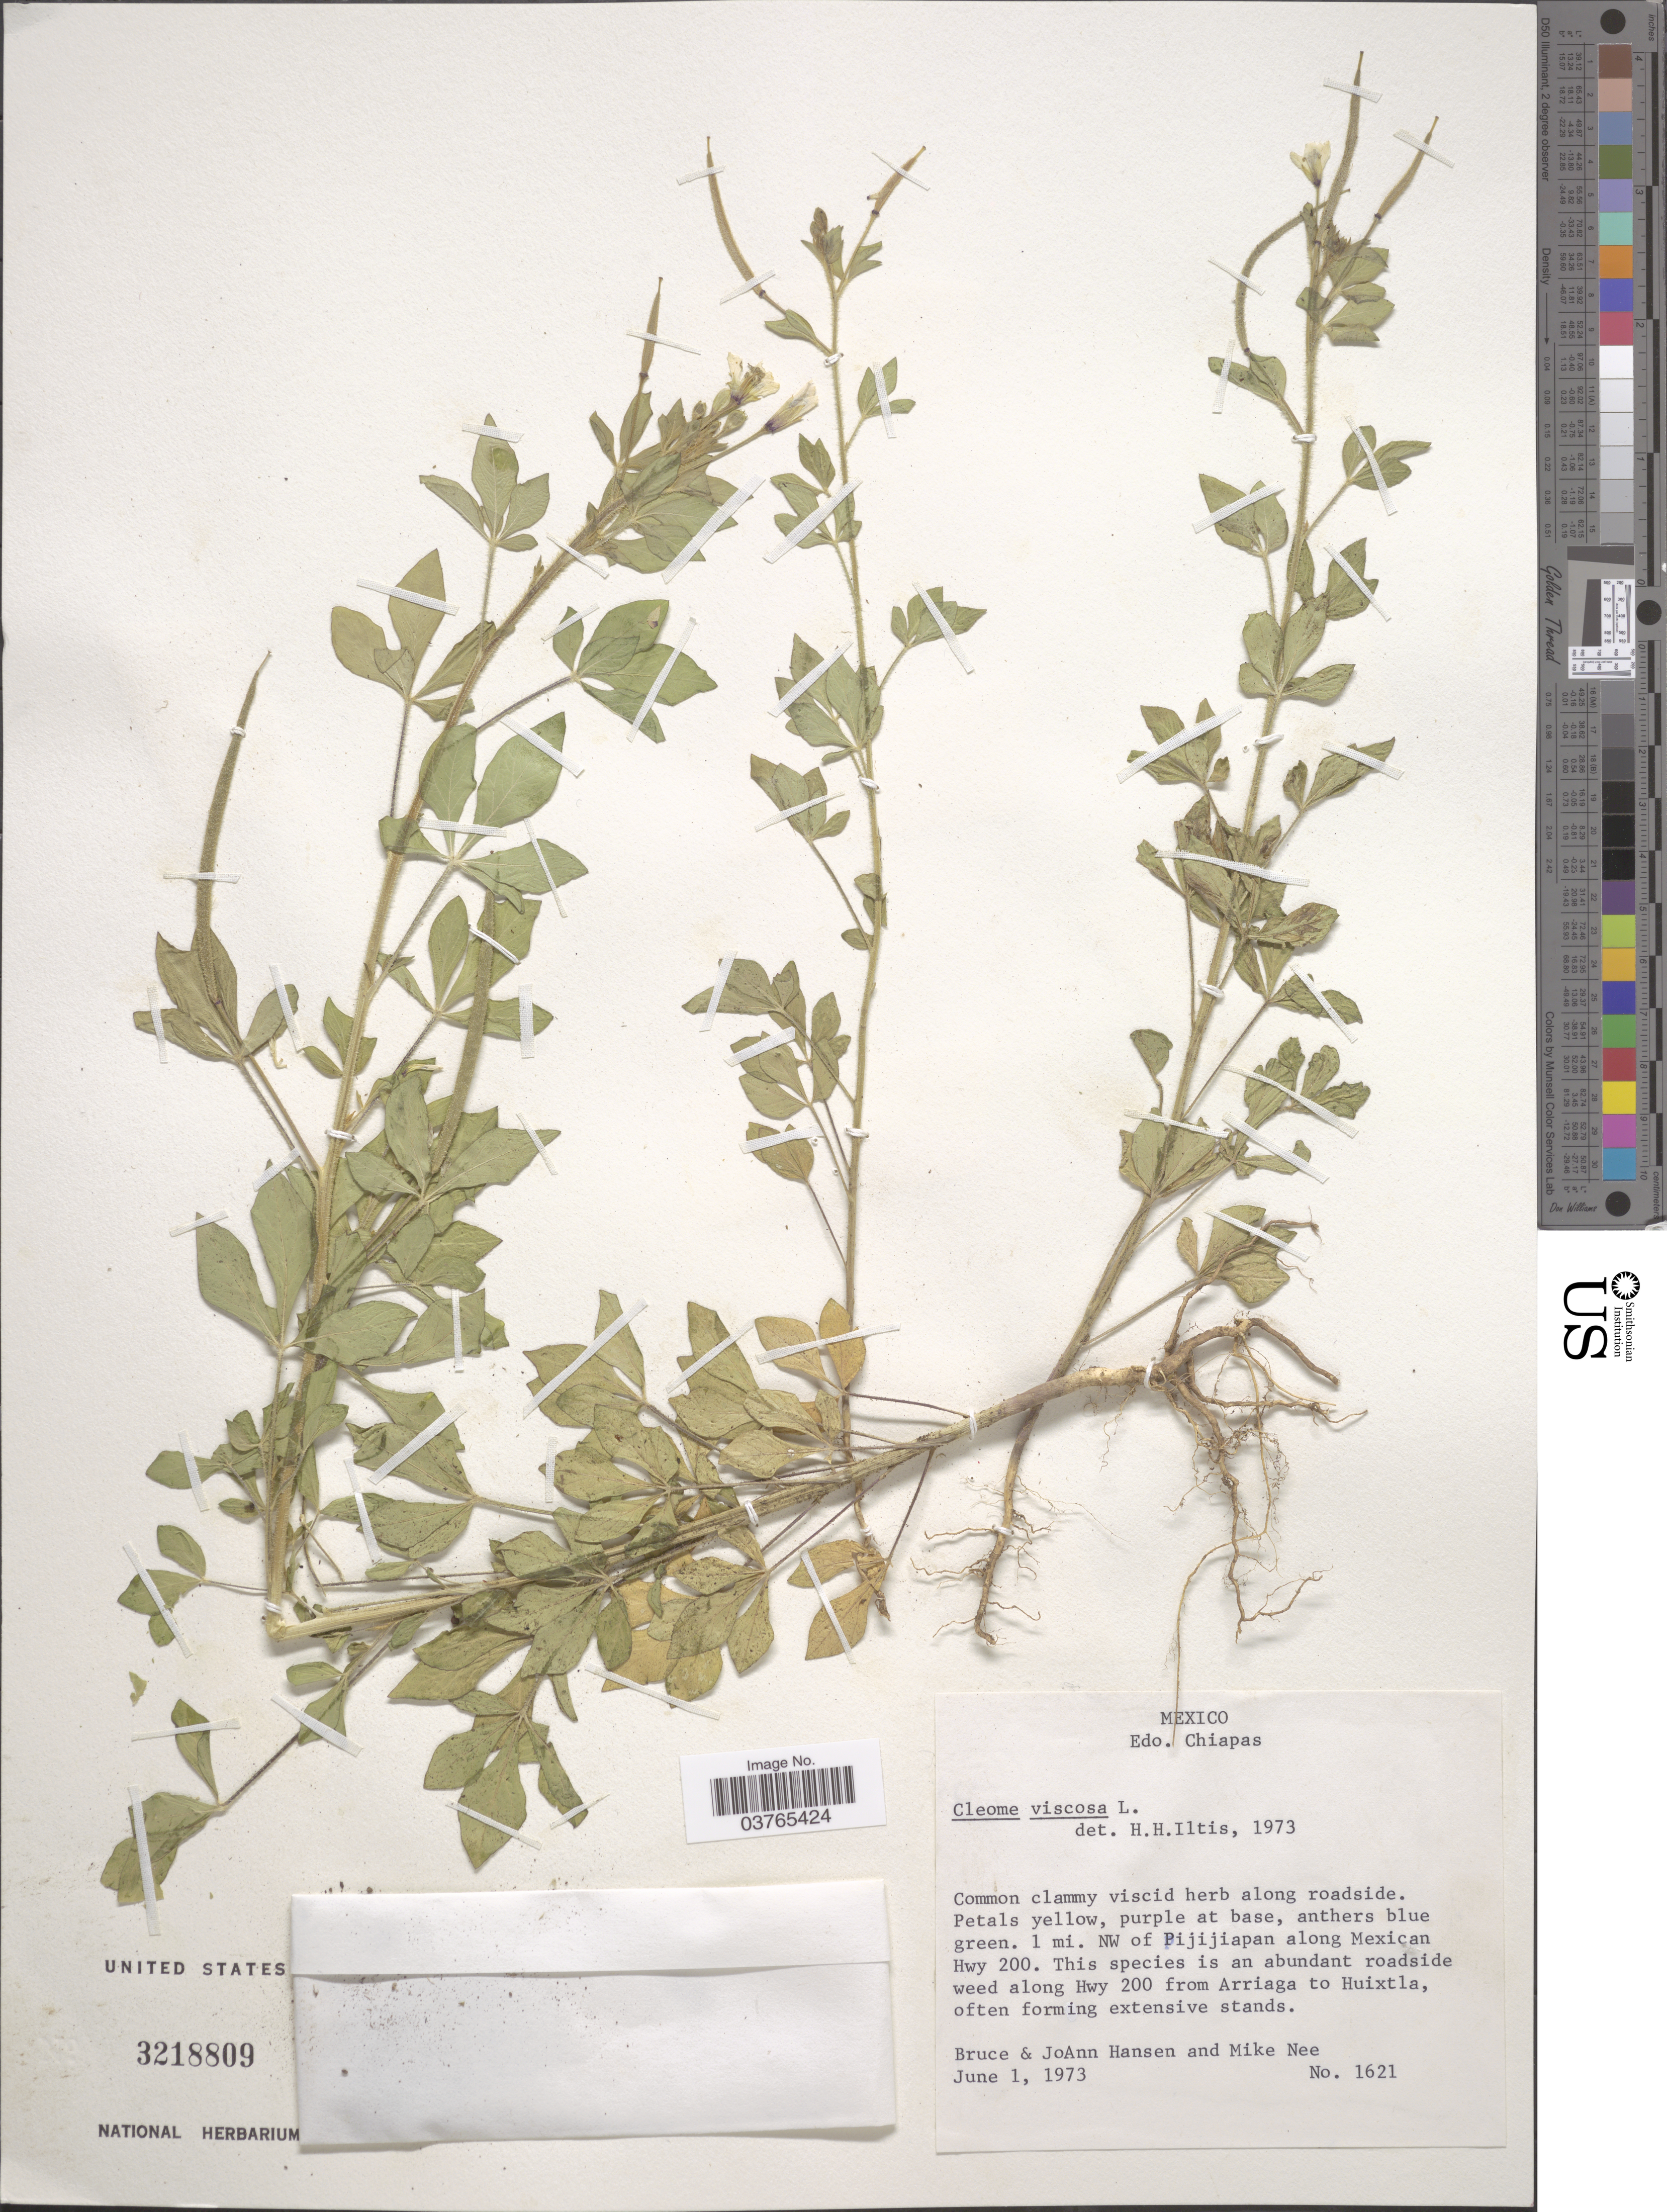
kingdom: Plantae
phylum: Tracheophyta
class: Magnoliopsida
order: Brassicales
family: Cleomaceae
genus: Arivela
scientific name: Arivela viscosa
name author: (L.) Raf.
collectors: B. Hansen, J. Hansen & M. Nee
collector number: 1621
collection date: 1973-06-01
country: Mexico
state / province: Chiapas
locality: Edo Chiapas. 1 mi. NW of Pijijiapan along Mexico Hwy 200. Along Hwy 200 from Arriaga to Huixtla.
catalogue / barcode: US 3218809